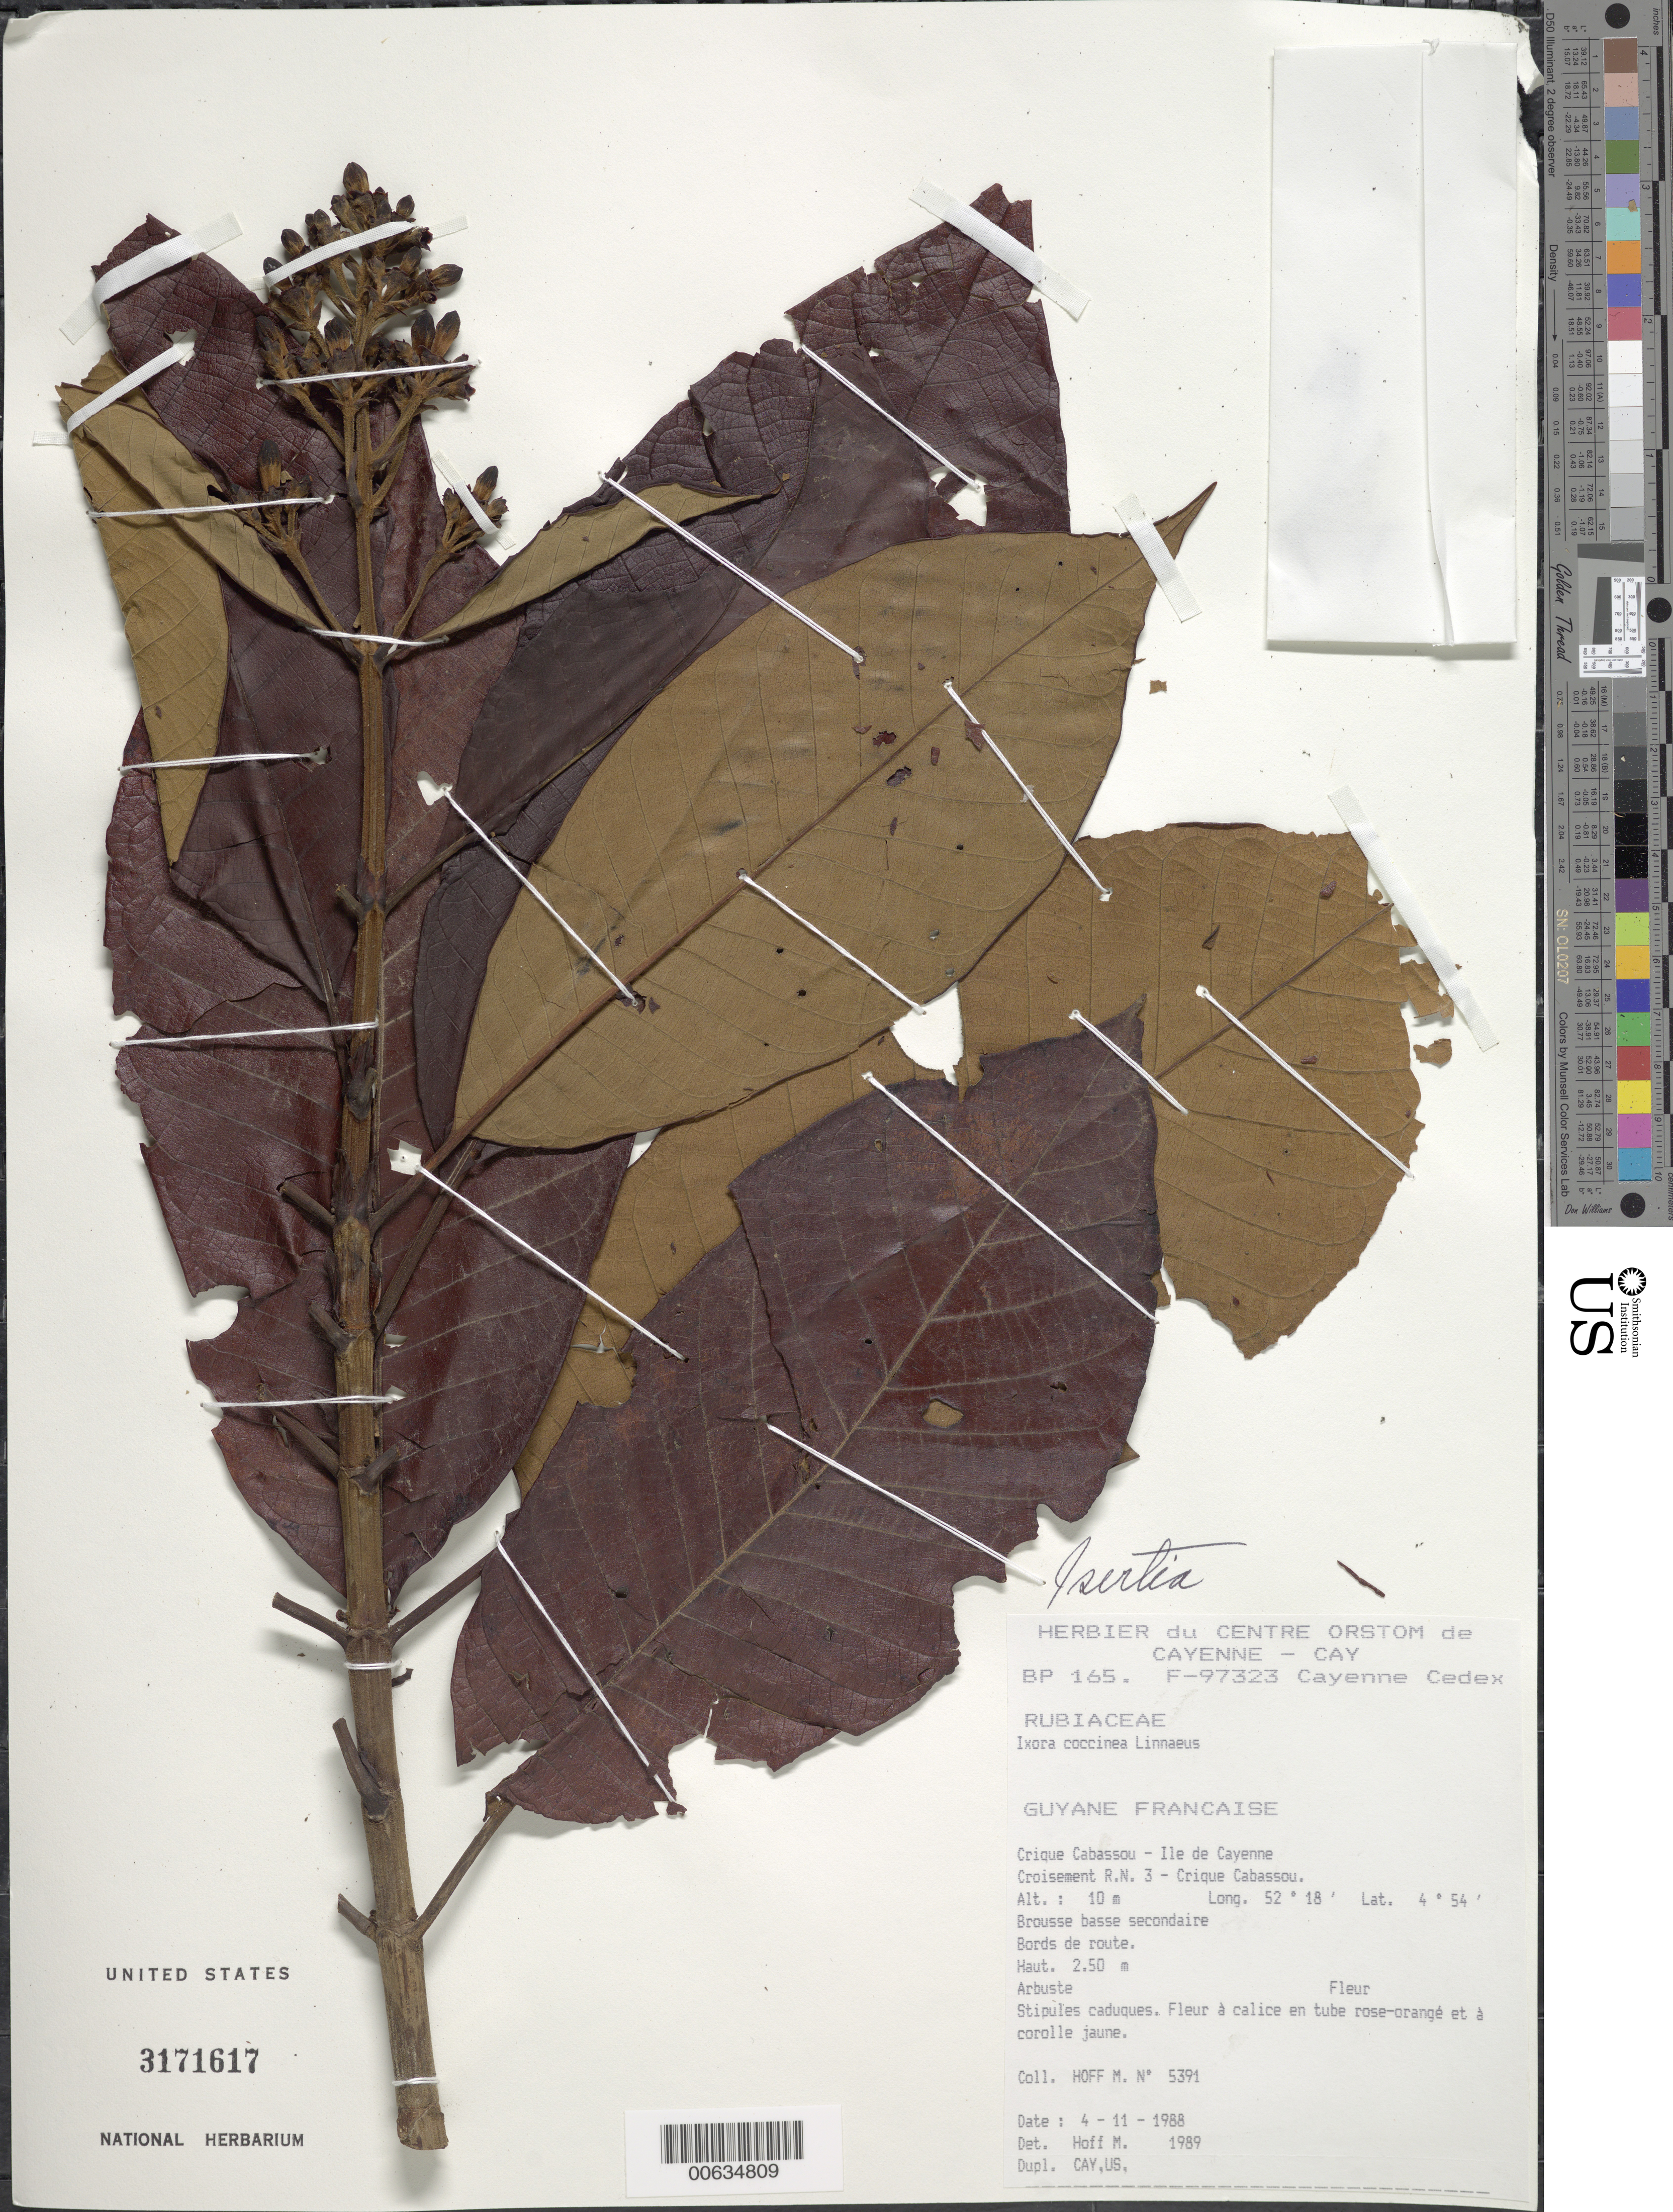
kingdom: Plantae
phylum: Tracheophyta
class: Magnoliopsida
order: Gentianales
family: Rubiaceae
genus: Ixora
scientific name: Ixora coccinea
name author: L.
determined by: Hoff, M.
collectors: M. Hoff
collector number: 5391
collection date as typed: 4-Nov-88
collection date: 1988-11-04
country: French Guiana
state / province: Cayenne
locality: Crique Cabassou, Croisement R.M. 3-Crique Cabassou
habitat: Brousse basse secondaire, bords de route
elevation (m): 10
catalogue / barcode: US 3171617